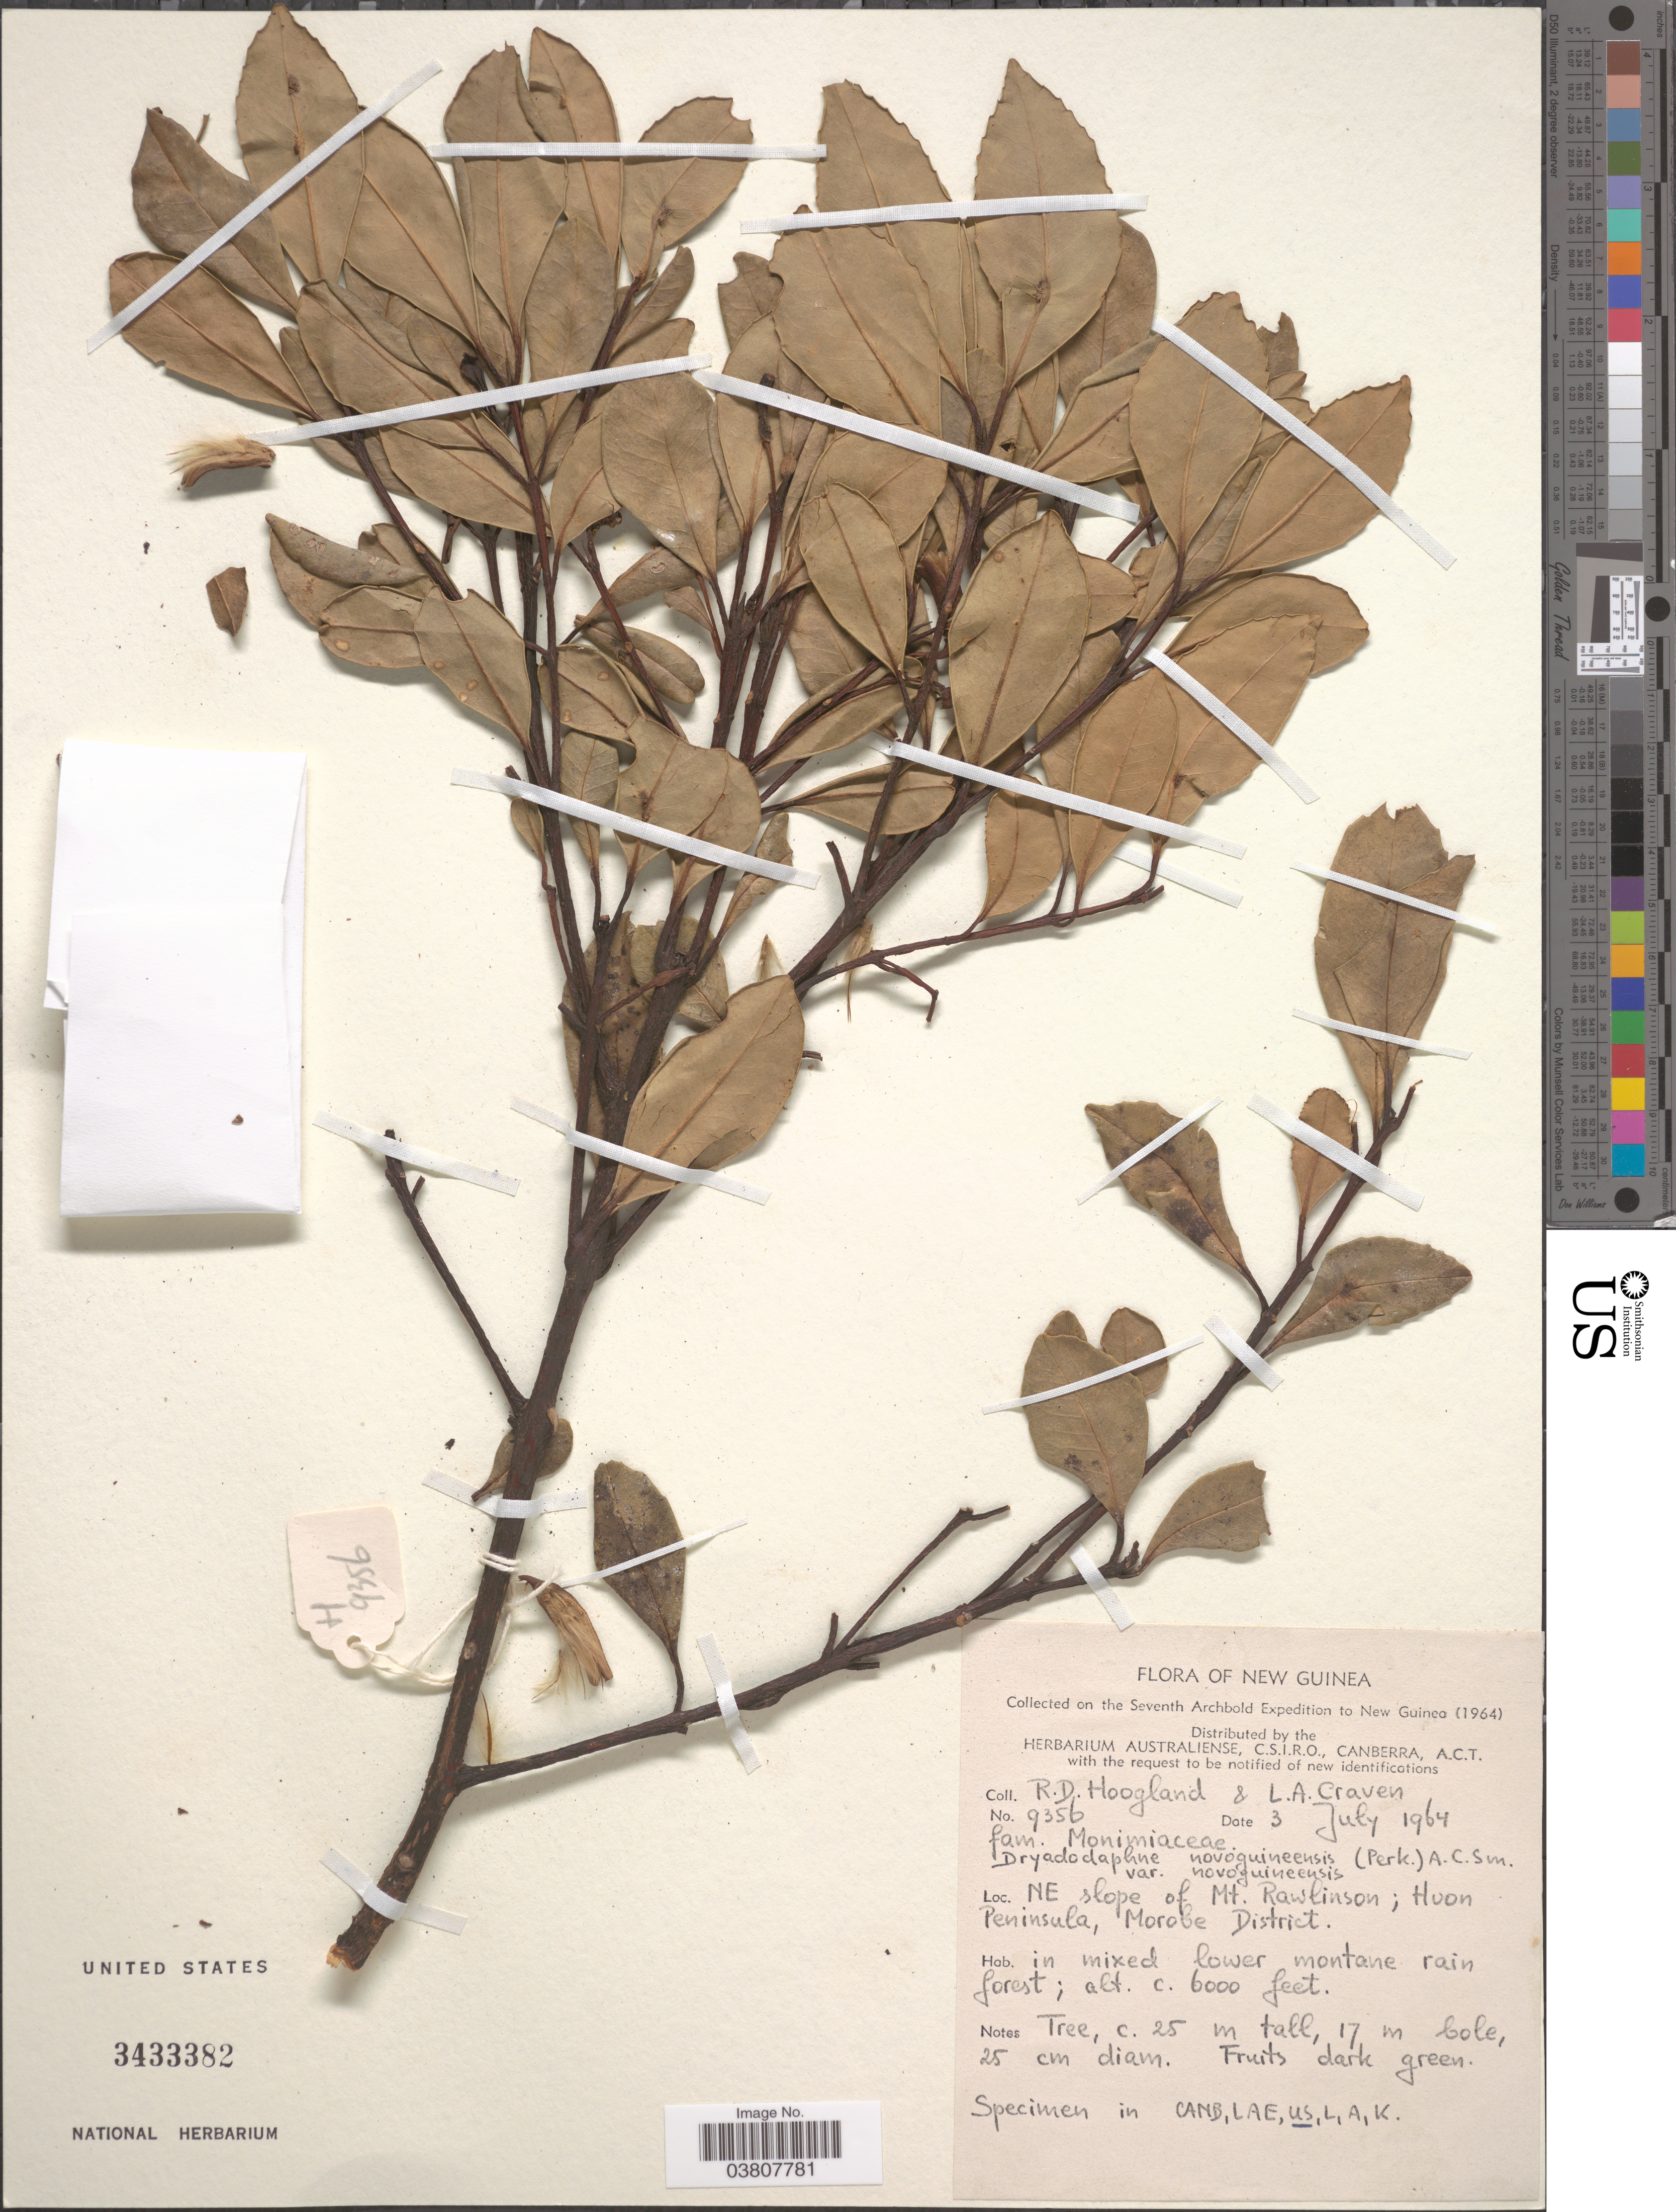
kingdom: Plantae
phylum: Tracheophyta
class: Magnoliopsida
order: Laurales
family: Atherospermataceae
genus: Dryadodaphne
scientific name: Dryadodaphne novoguineensis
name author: (Perkins) A.C. Sm.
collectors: R. D. Hoogland & L. A. Craven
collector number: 9356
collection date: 1964-07-03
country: Papua New Guinea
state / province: Morobe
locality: New Guinea. NE slope of Mt. Rawlinson; Huon Peninsula.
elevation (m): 1829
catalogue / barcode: US 3433382